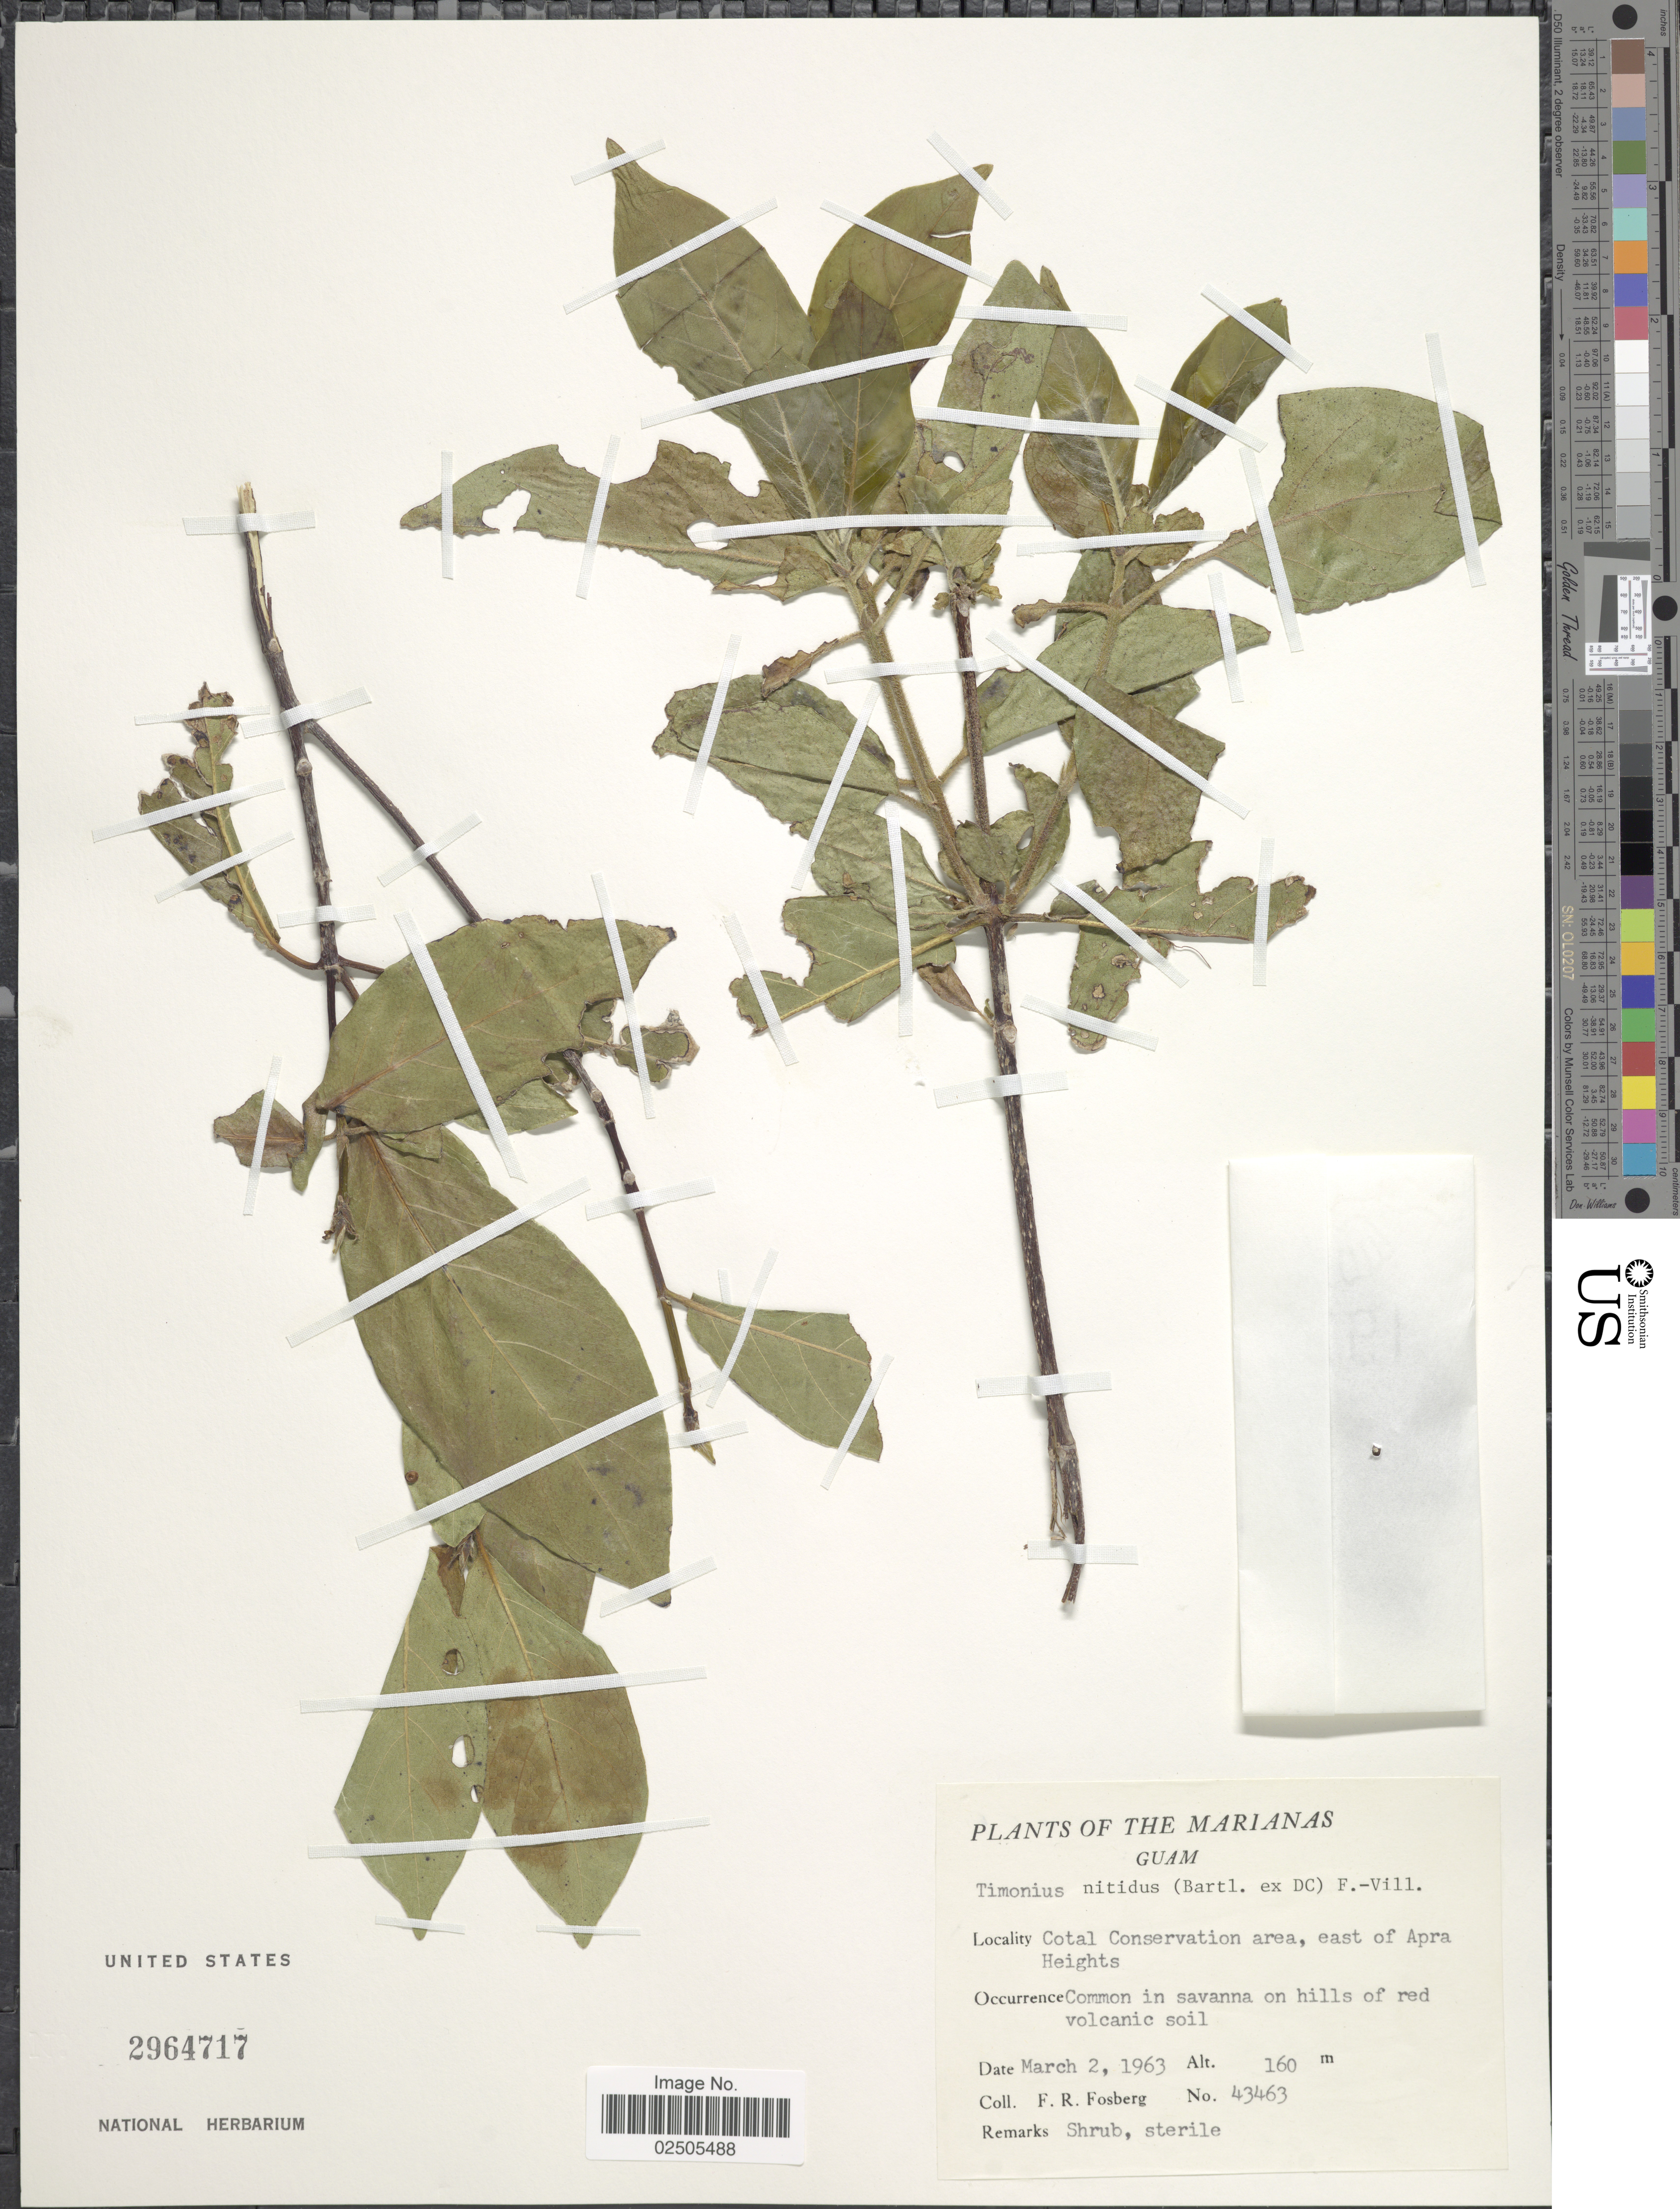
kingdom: Plantae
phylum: Tracheophyta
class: Magnoliopsida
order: Gentianales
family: Rubiaceae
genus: Timonius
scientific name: Timonius nitidus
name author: (Bartl. ex DC.) Fern.-Vill.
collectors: F. R. Fosberg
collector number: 43463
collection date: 1963-03-02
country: Guam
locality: The Marianas Islands, Cotal Conservation area, east of Apra Heights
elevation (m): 160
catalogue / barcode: US 2964717